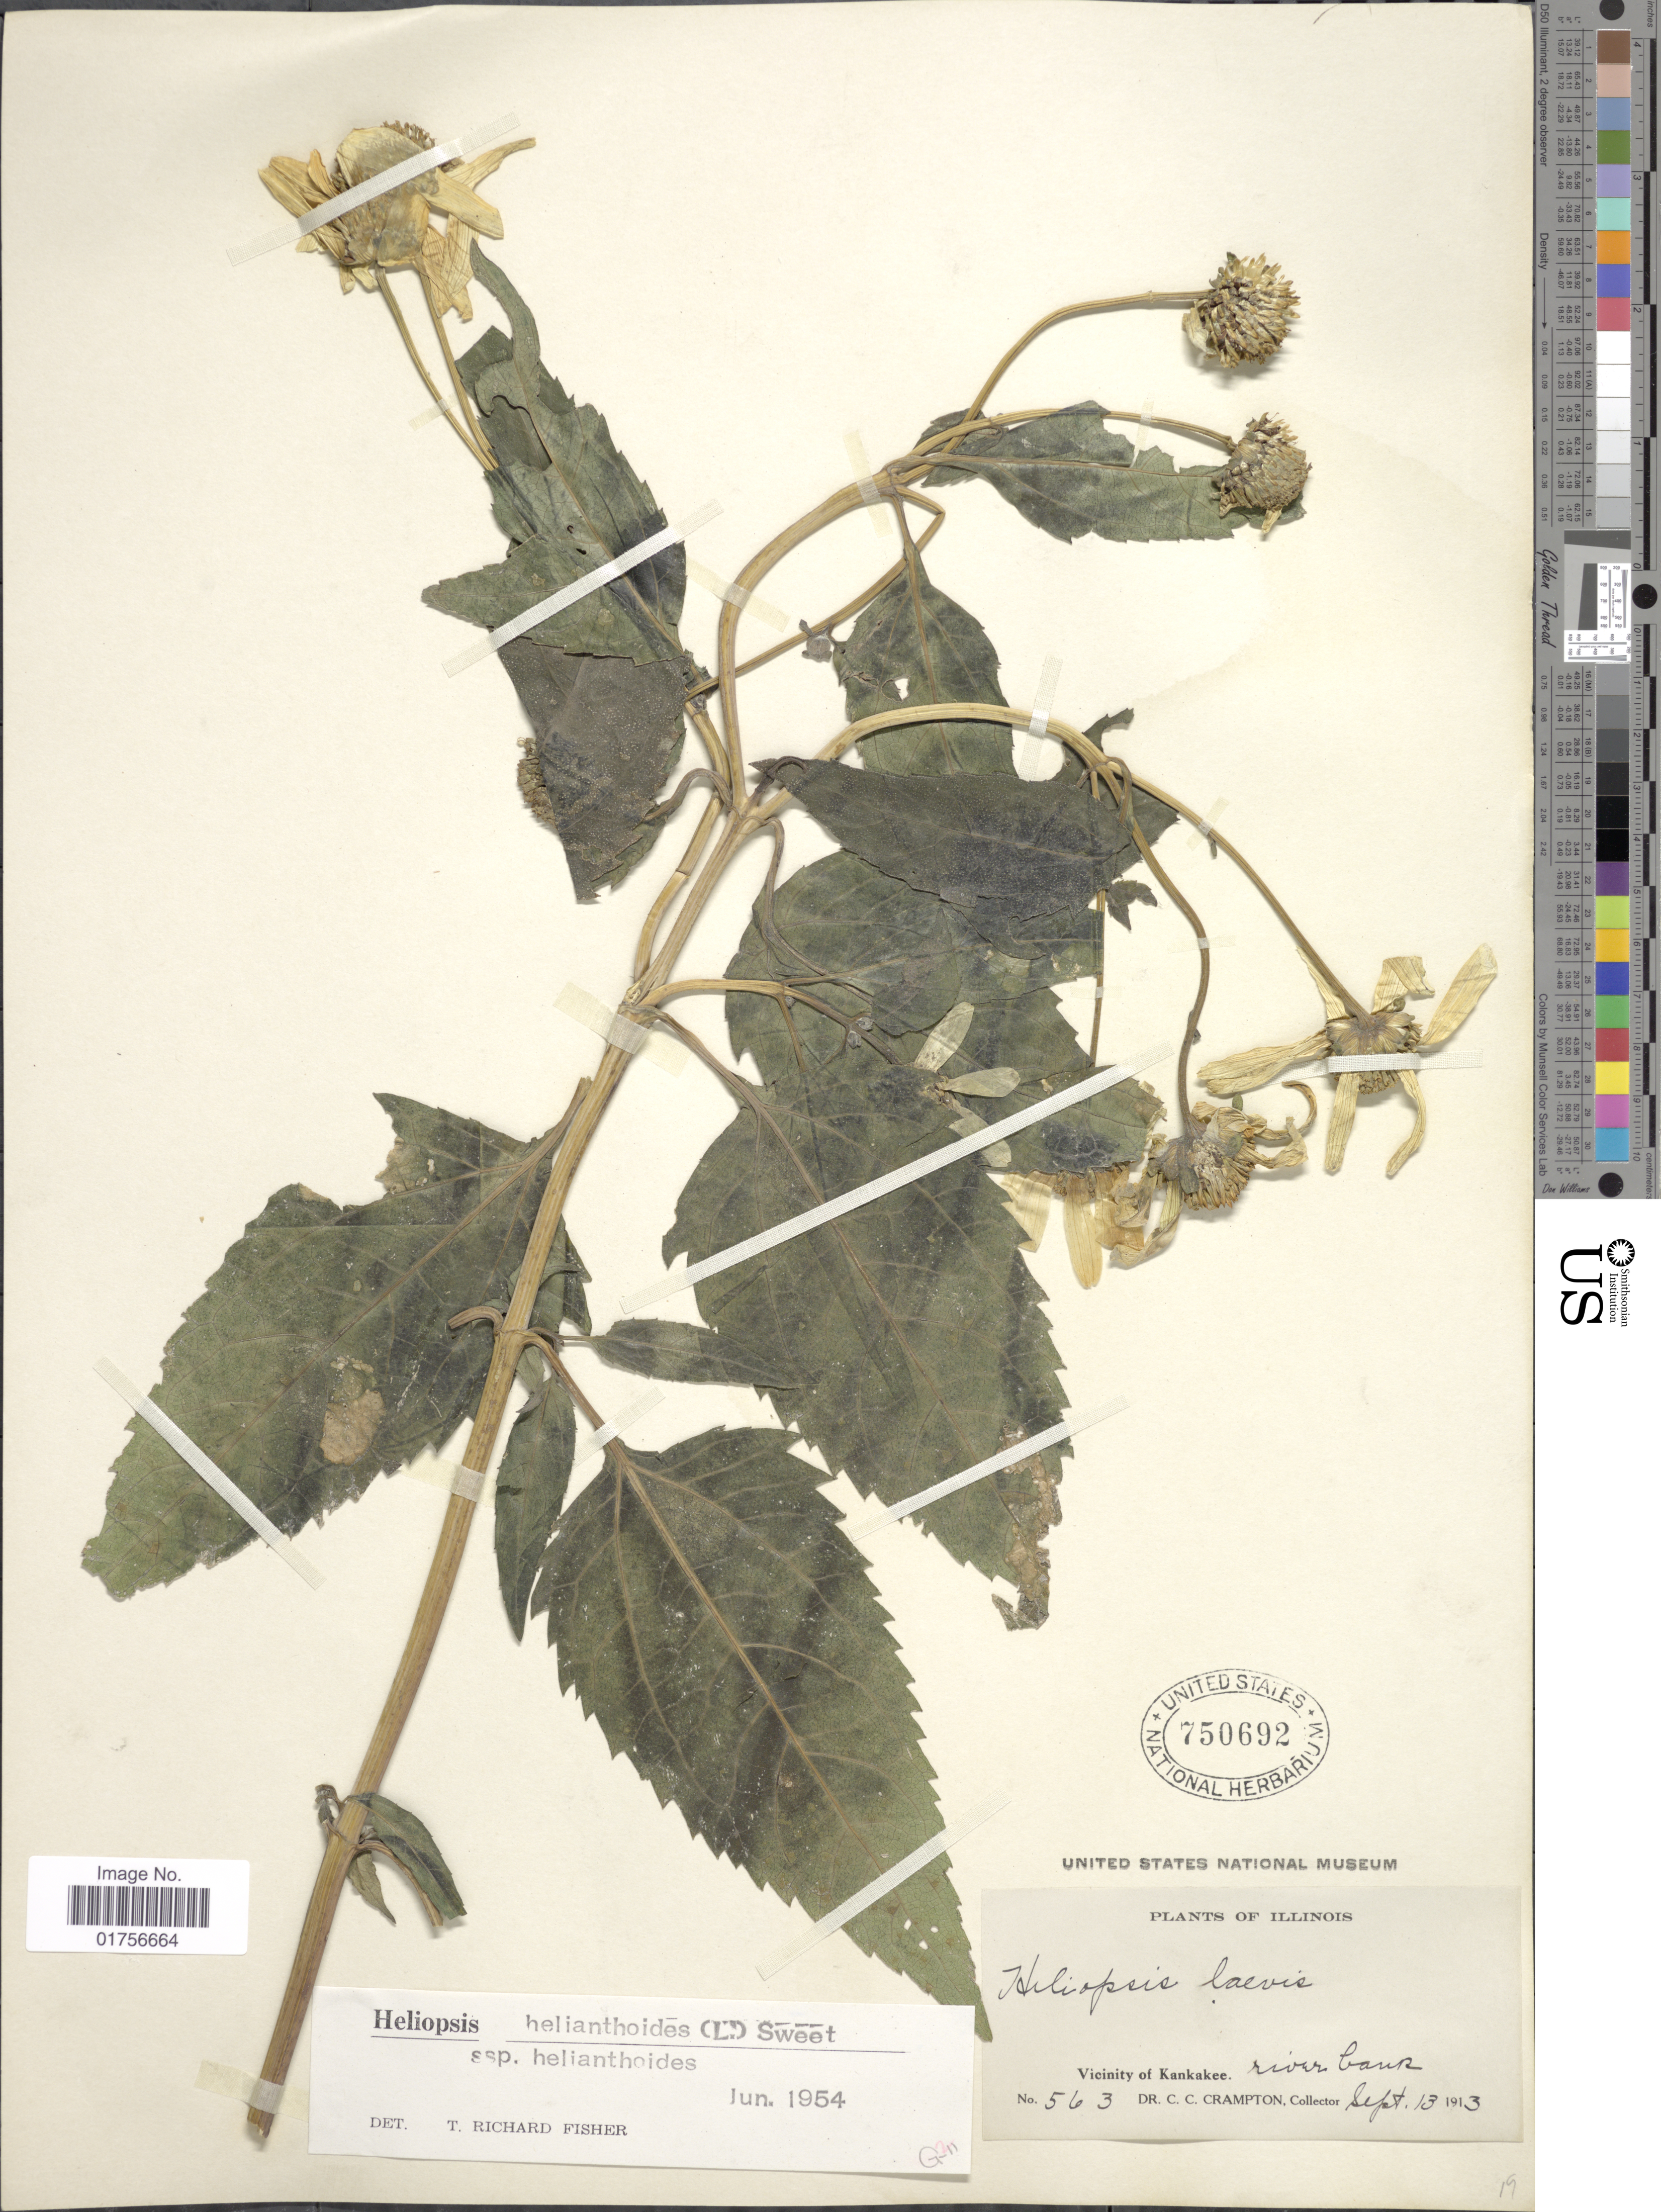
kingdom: Plantae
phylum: Tracheophyta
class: Magnoliopsida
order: Asterales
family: Asteraceae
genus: Heliopsis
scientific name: Heliopsis helianthoides subsp. helianthoides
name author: (L.) Sweet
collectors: C. Crampton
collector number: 563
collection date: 1913-09-13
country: United States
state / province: Illinois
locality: Vicinity of Kankakee, river bank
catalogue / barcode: US 750692